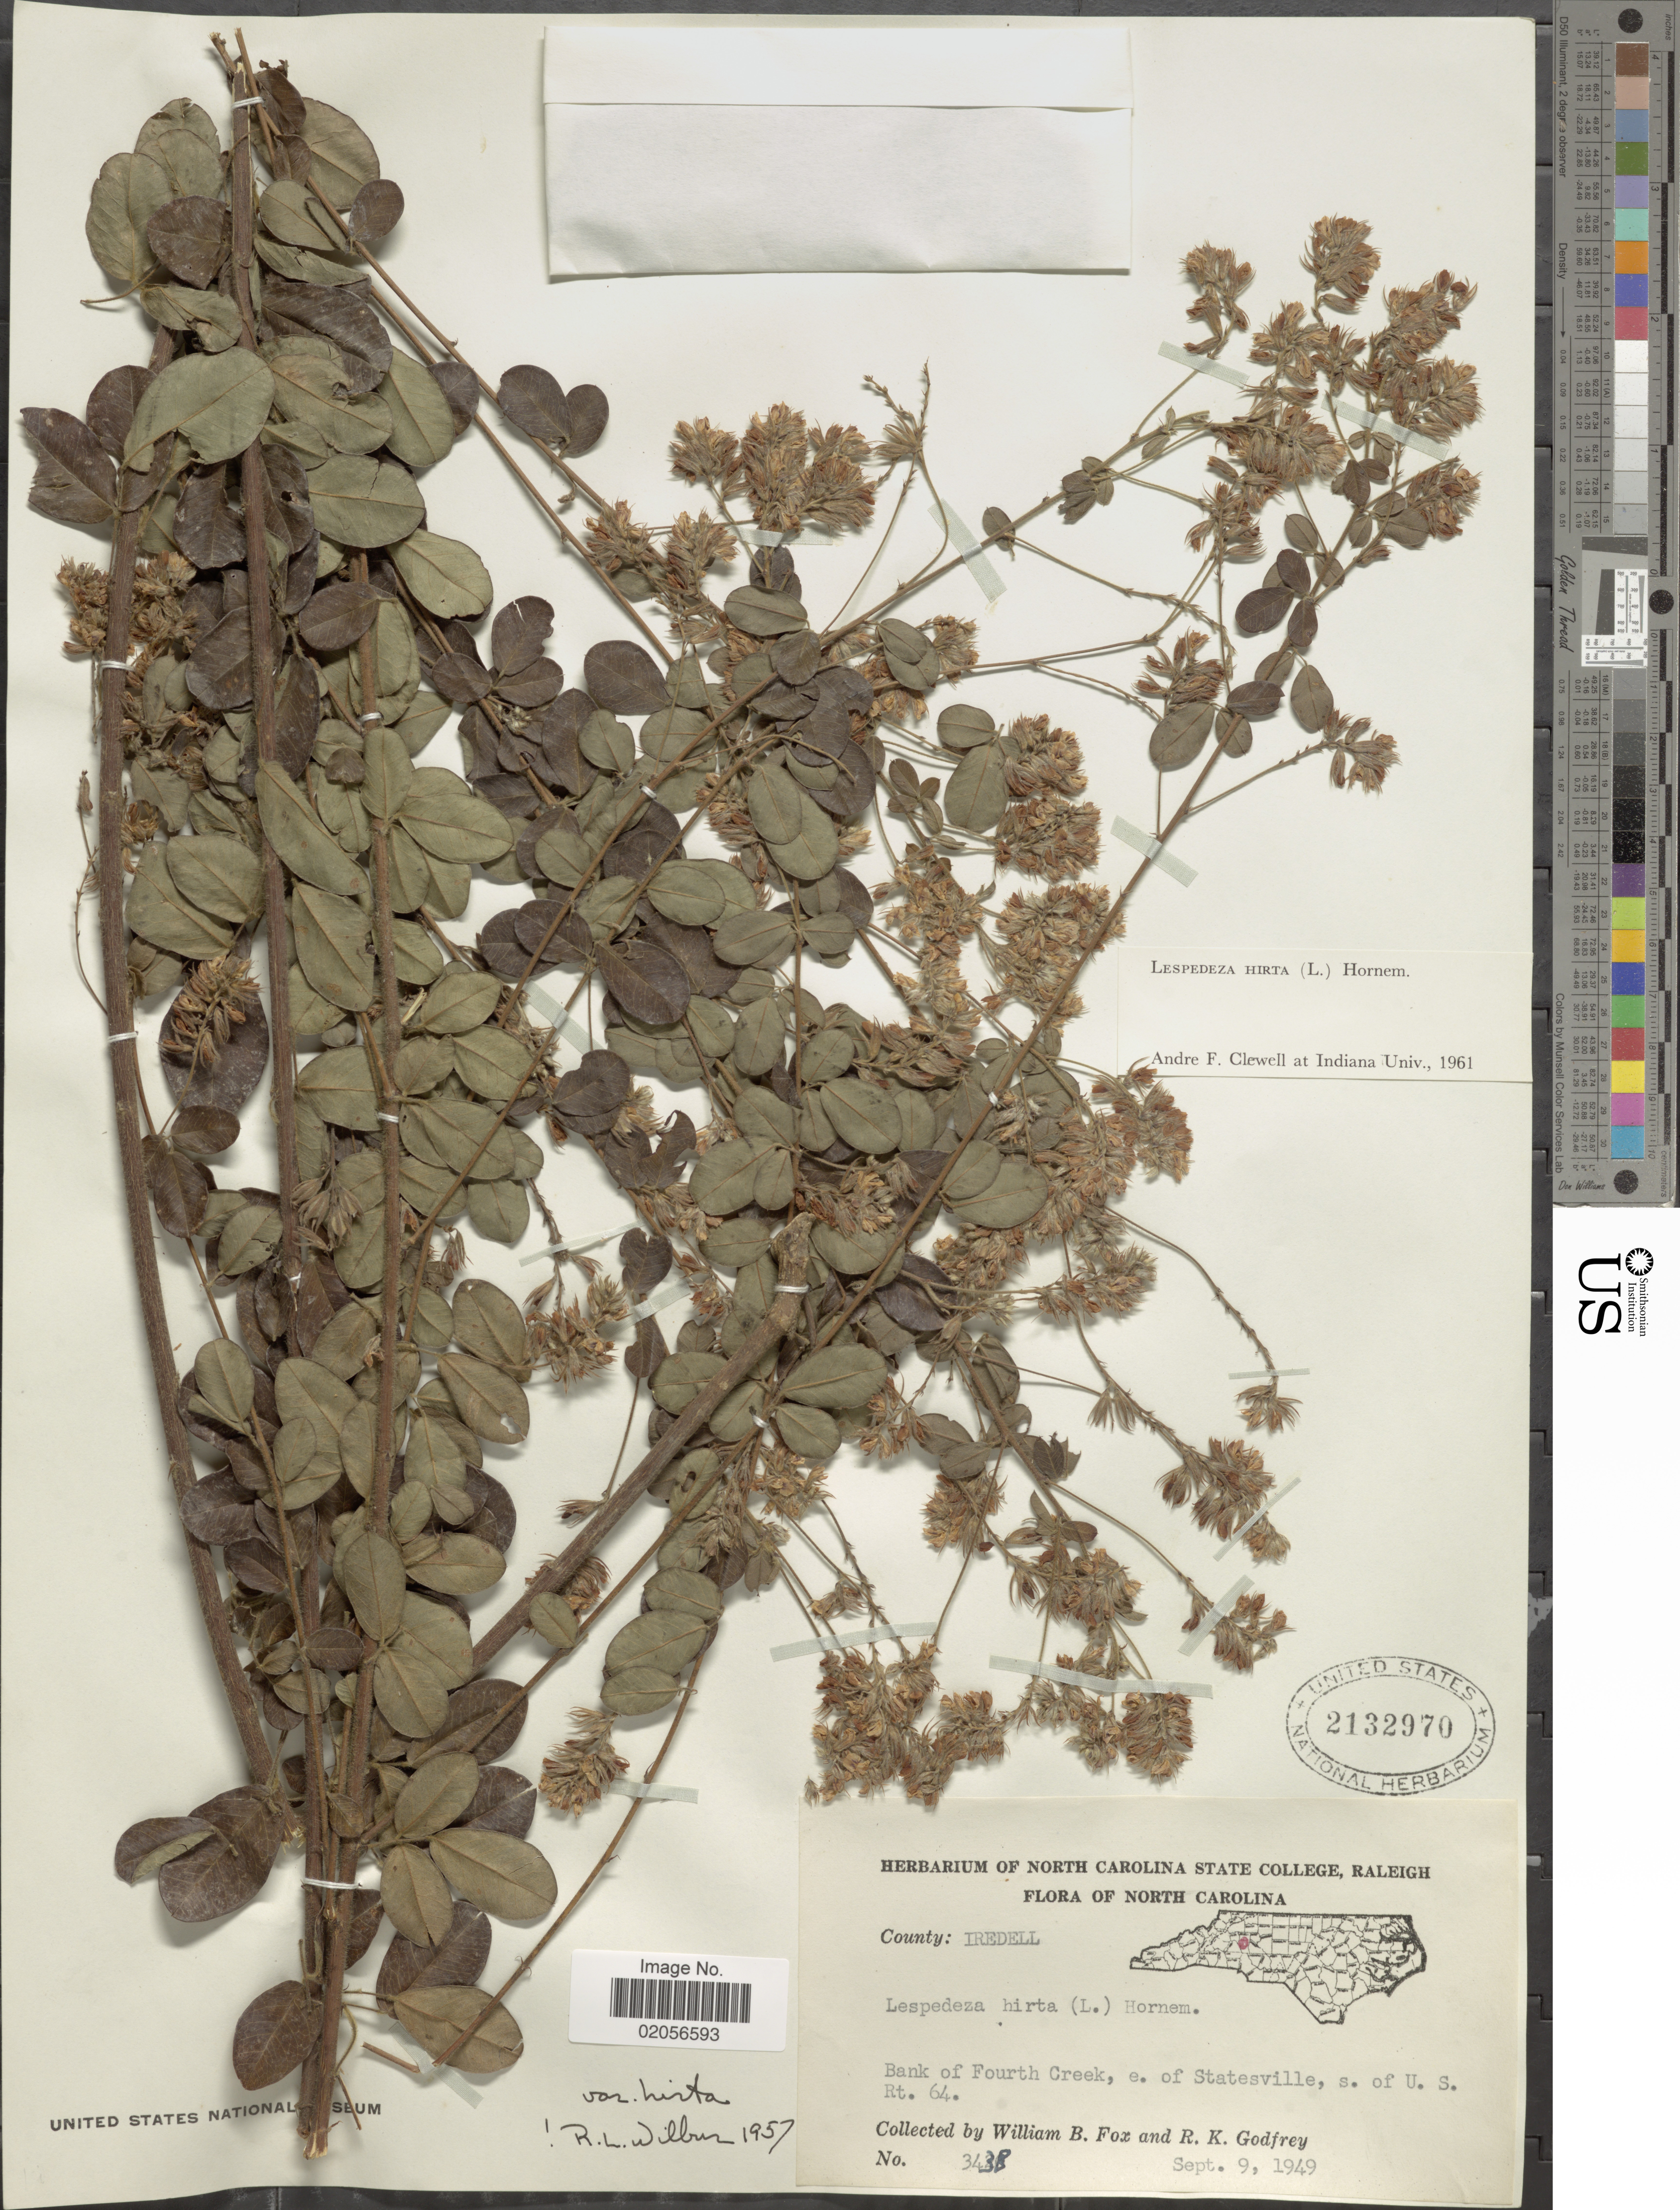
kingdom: Plantae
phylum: Tracheophyta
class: Magnoliopsida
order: Fabales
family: Fabaceae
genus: Lespedeza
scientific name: Lespedeza hirta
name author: (L.) Hornem.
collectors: W. B. Fox & R. K. Godfrey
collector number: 3438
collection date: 1949-09-09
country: United States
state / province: North Carolina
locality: County: Iredell, Bank of Fourth Creek, e. of Statesville, s. of U.S. Rt. 64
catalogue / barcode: US 2132970